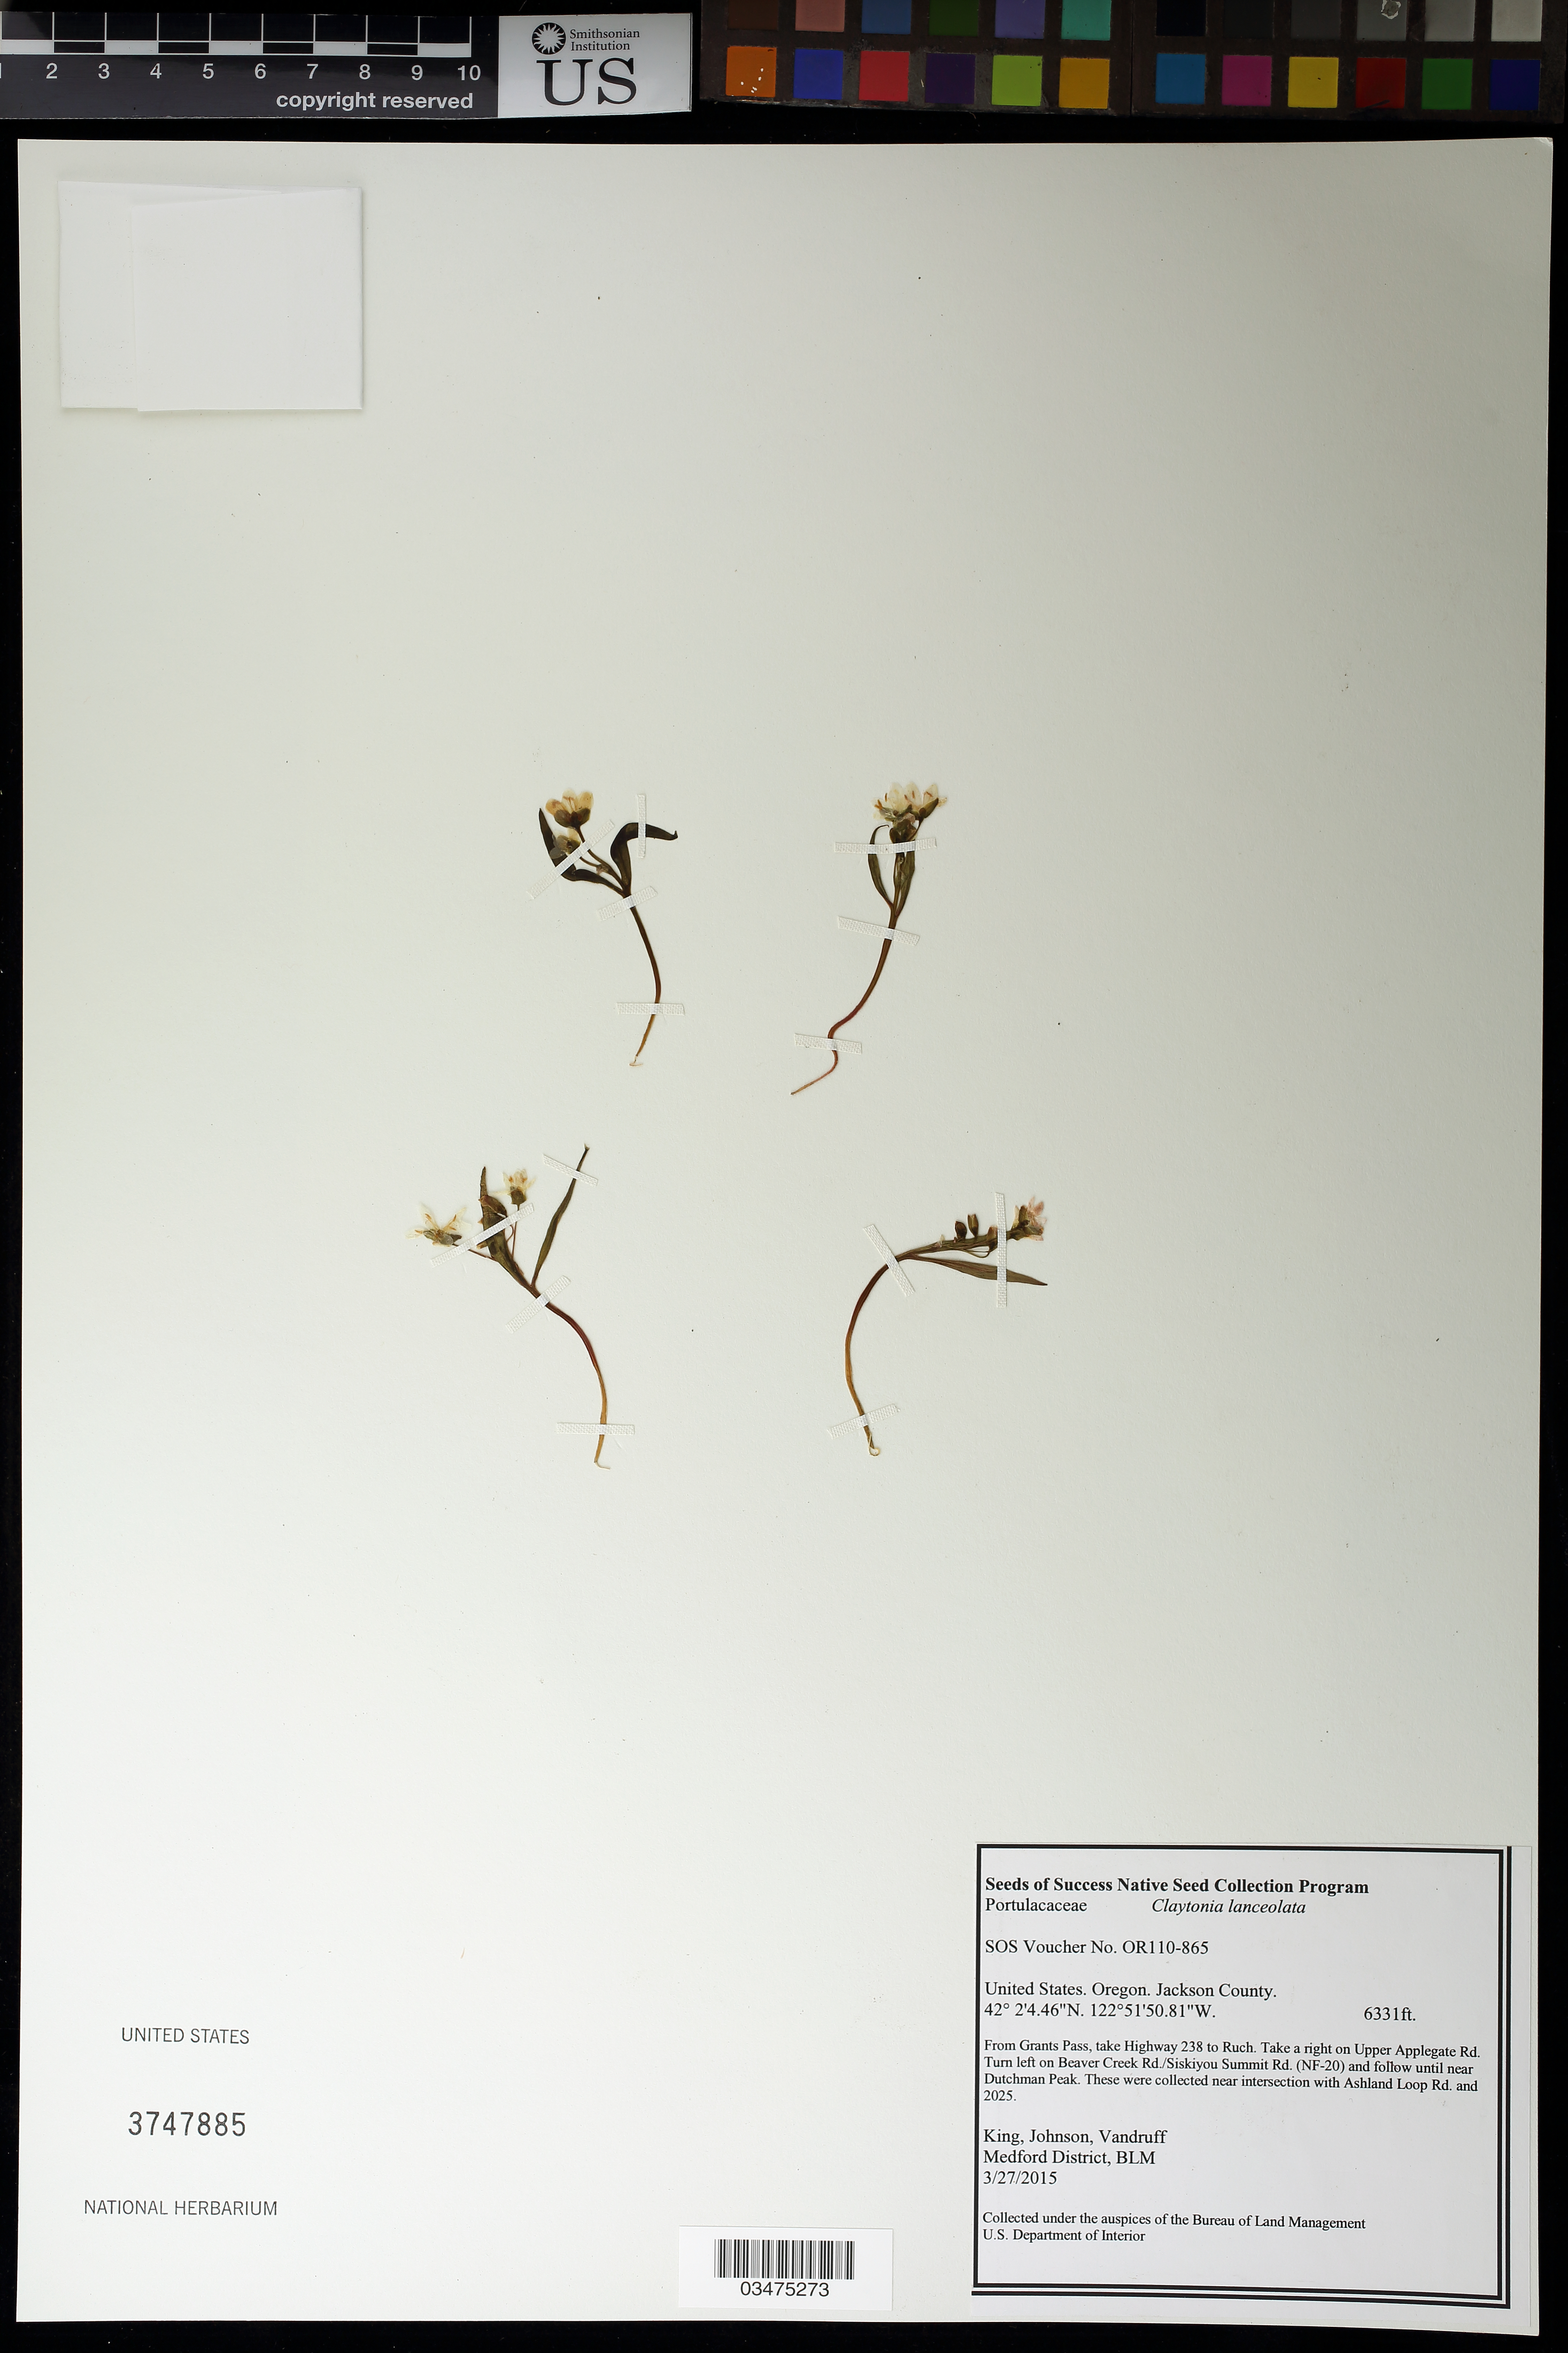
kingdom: Plantae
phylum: Tracheophyta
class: Magnoliopsida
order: Caryophyllales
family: Montiaceae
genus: Claytonia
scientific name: Claytonia lanceolata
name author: Pursh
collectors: King, --, -- Johnson & -. Vandruff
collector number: OR110-865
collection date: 2015-03-27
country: United States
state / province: Oregon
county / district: Jackson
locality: Near Dutchman Peak, near intersection with Ashland Loop Rd and 2025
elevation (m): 1930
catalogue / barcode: US 3747885